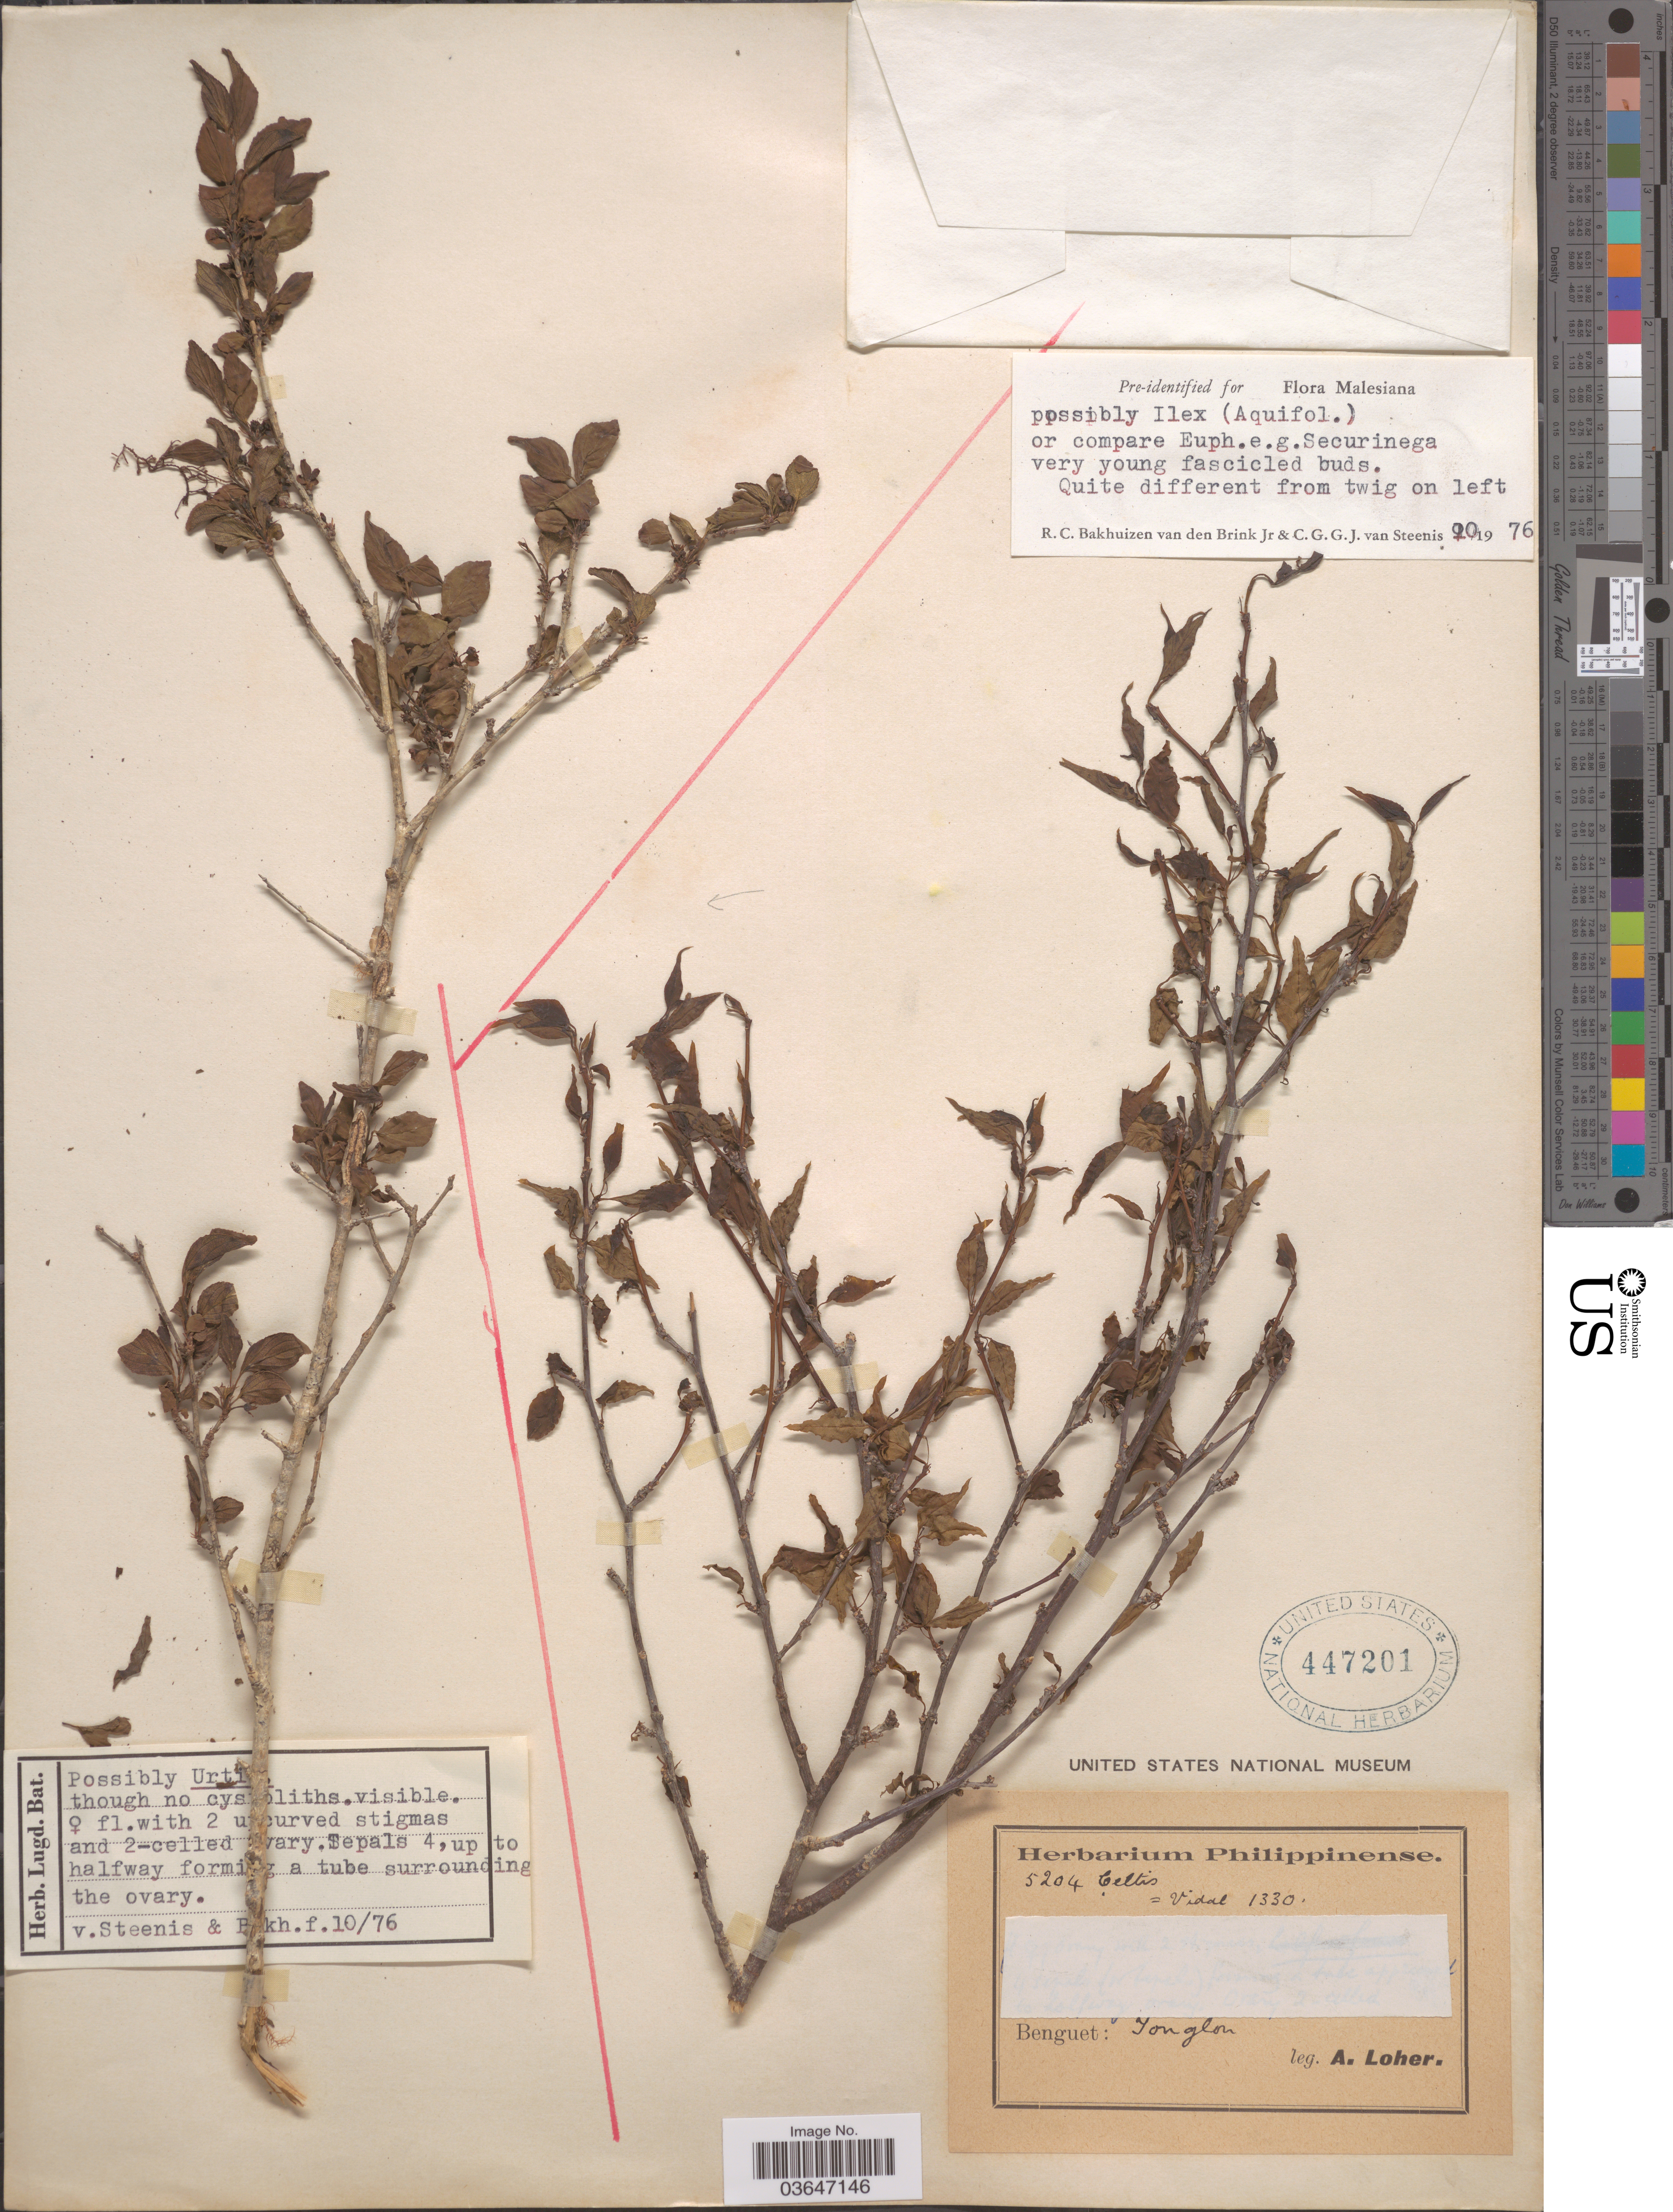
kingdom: Plantae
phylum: Tracheophyta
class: Magnoliopsida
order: Proteales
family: Proteaceae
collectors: A. Loher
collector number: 5204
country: Philippines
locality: Benguet: Tonglon.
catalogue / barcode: US 447201